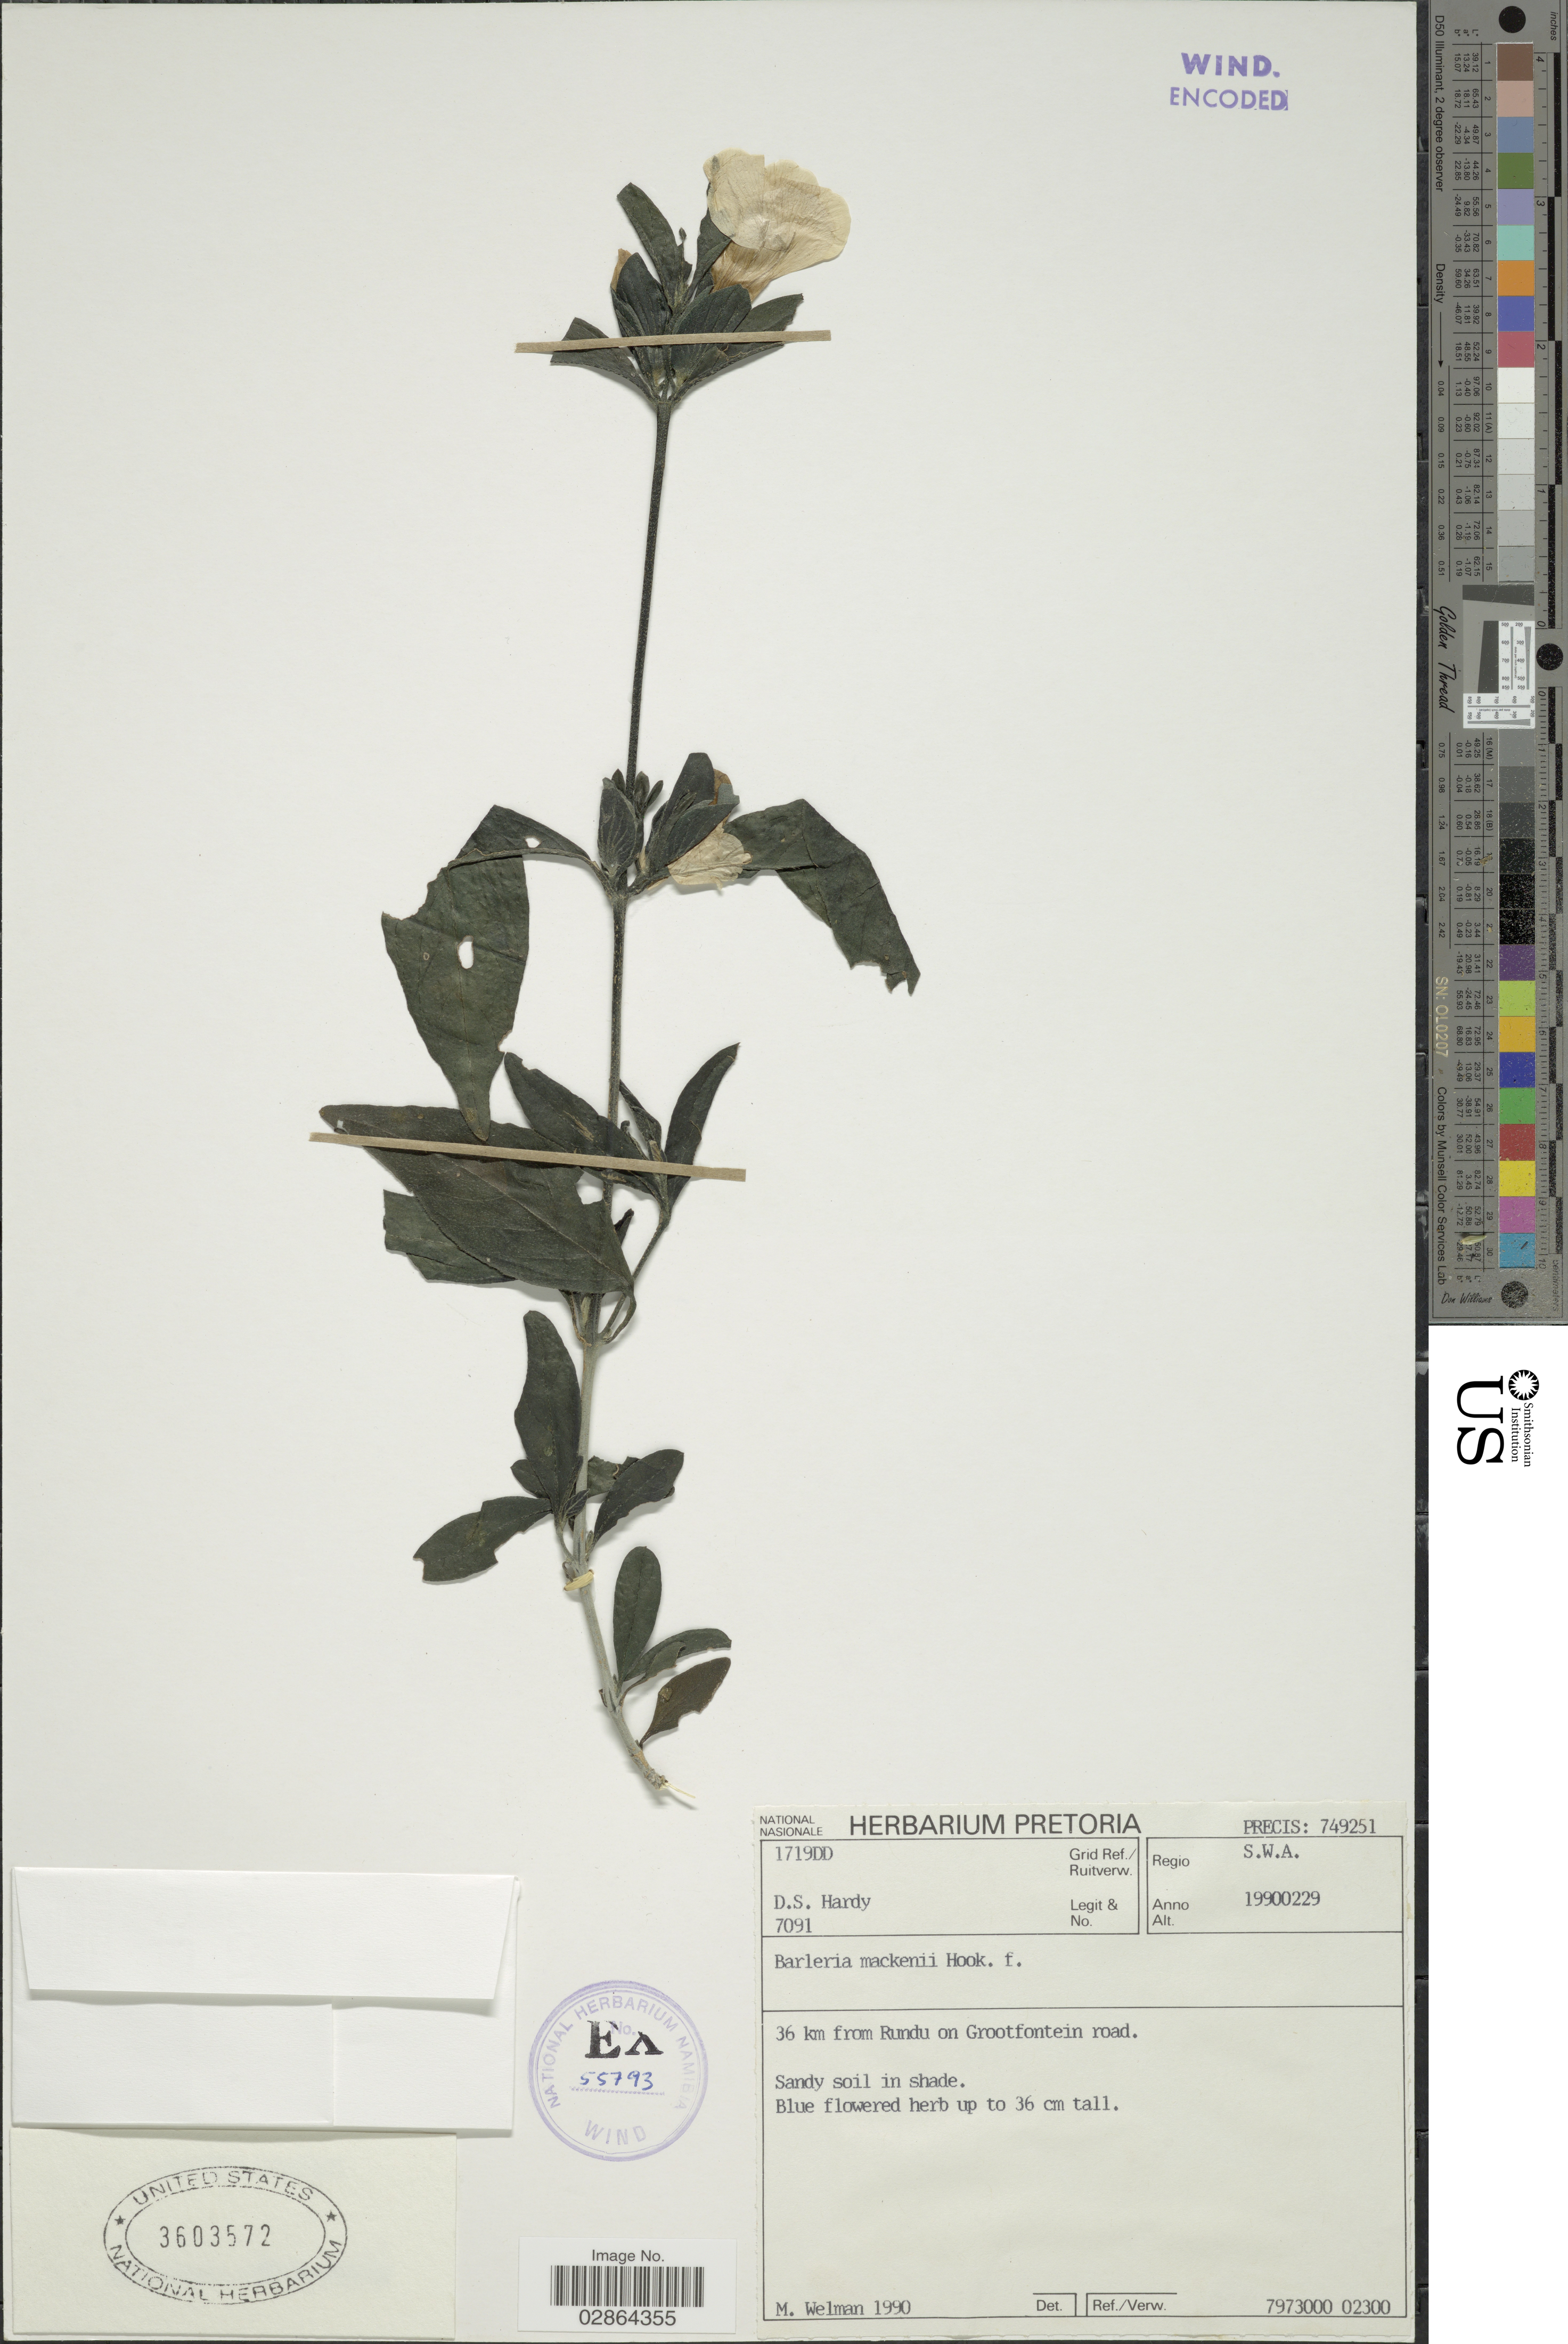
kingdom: Plantae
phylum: Tracheophyta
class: Magnoliopsida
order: Lamiales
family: Acanthaceae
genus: Barleria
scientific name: Barleria mackenii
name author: Hook. f.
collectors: D. Hardy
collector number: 7091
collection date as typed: Transcribed d/m/y: 29/2/1990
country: Namibia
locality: Regio S.W.A. Grid Ref./ Ruitverw. 1719DD. 36 km from Rundu on Grootfontein road.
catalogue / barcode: US 3603572